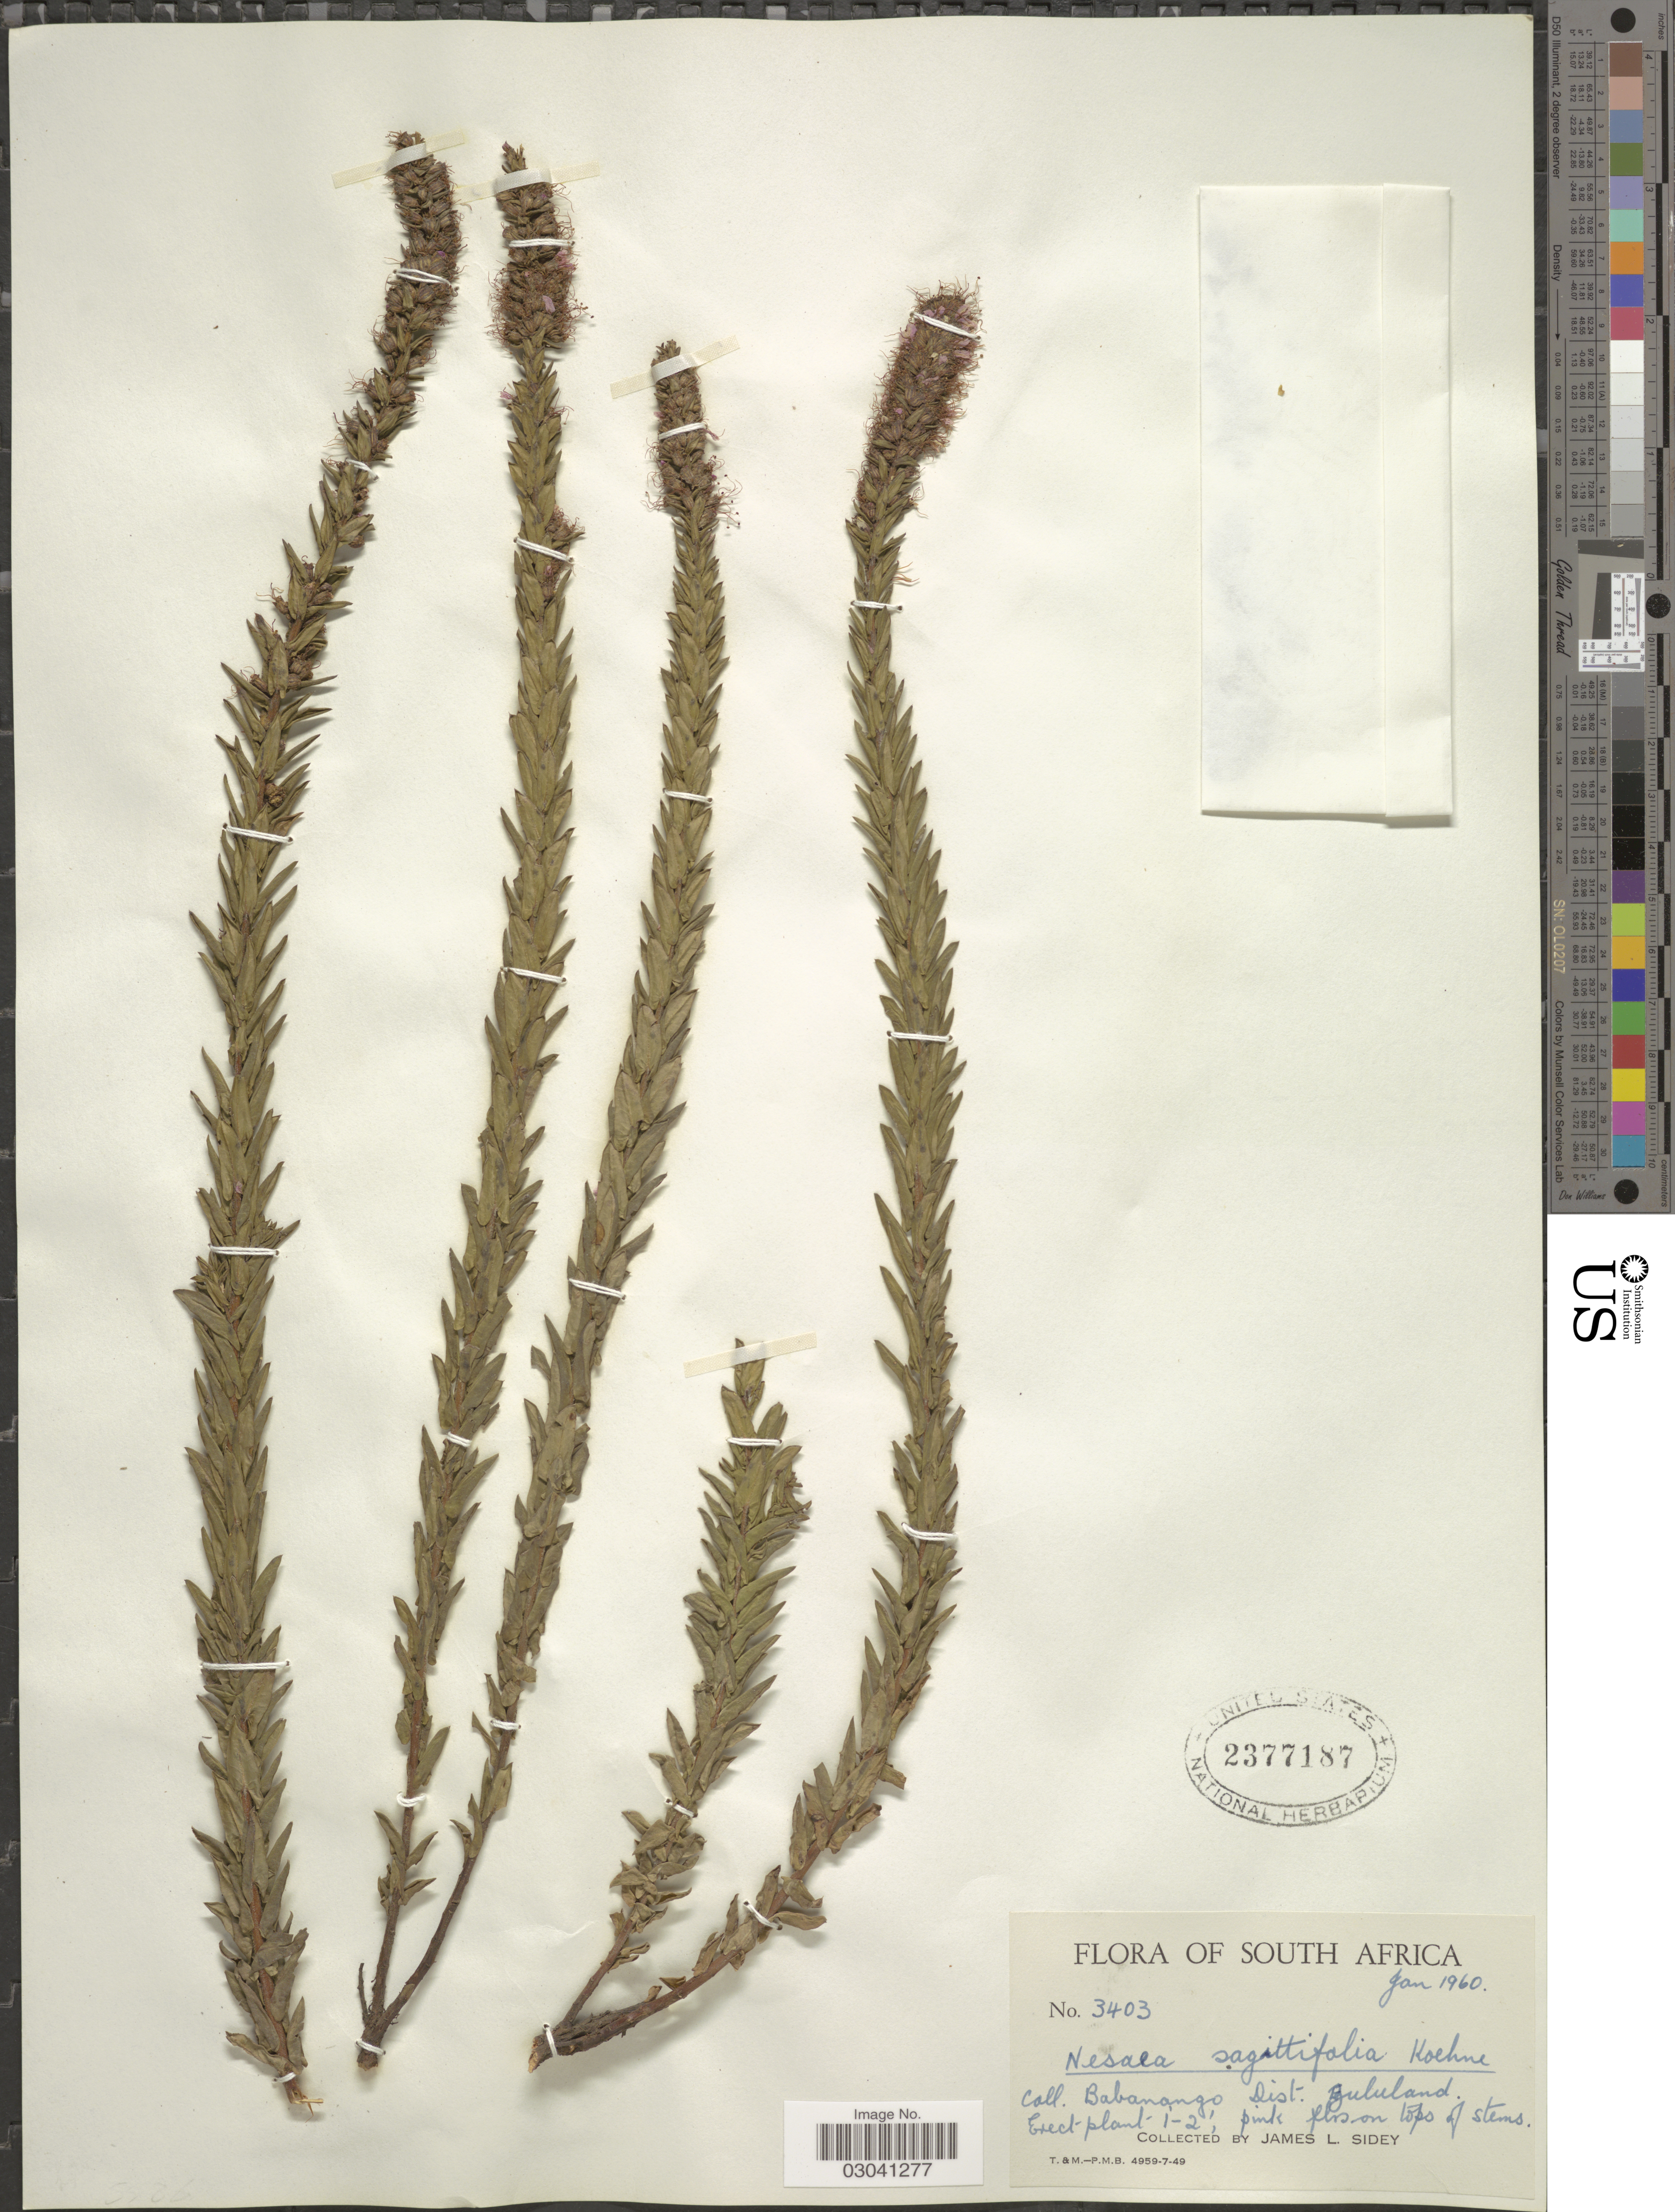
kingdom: Plantae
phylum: Tracheophyta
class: Magnoliopsida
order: Myrtales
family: Lythraceae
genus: Ammannia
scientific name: Ammannia sagittifolia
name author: (Sond.) S.A. Graham & Gandhi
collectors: J. L. Sidey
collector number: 3403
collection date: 1960-01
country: South Africa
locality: Babanango, Dist. Zululand.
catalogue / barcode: US 2377187